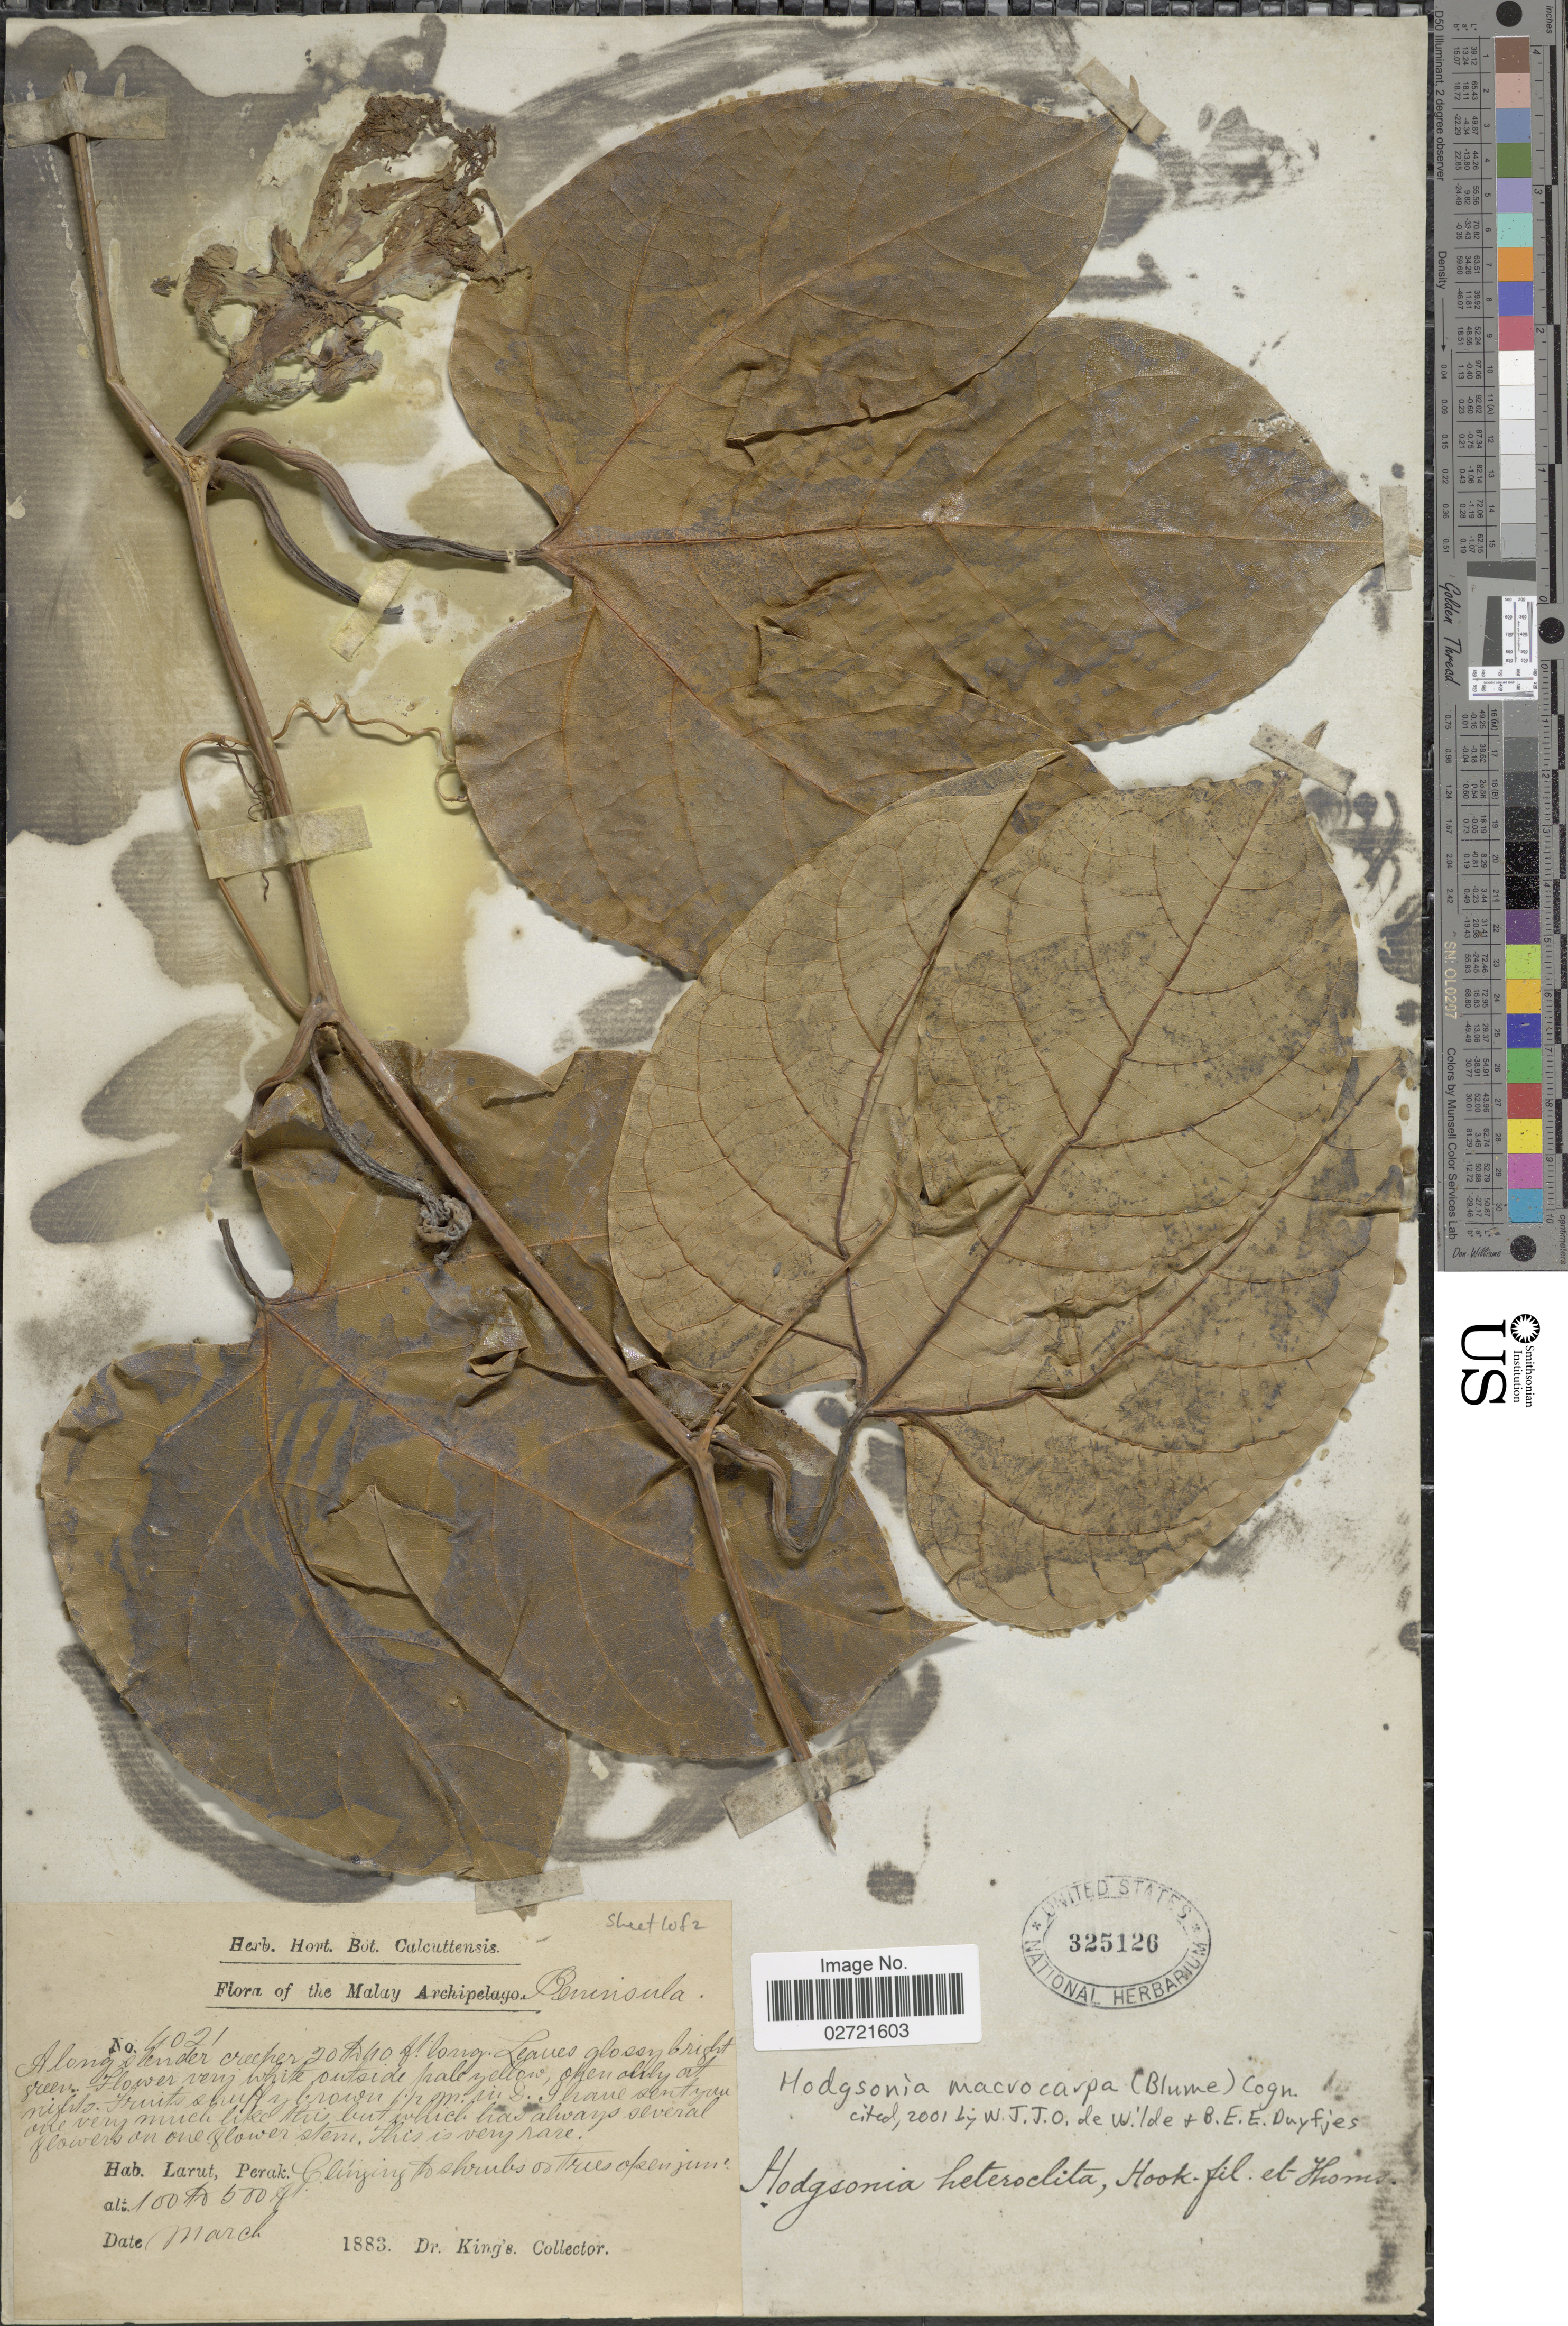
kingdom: Plantae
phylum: Tracheophyta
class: Magnoliopsida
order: Cucurbitales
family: Cucurbitaceae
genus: Hodgsonia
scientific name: Hodgsonia macrocarpa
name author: (Blume) Cogn.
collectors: Dr. King's collector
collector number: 4021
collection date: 1883-03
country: Malaysia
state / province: Perak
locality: The Malay Peninsula, Larut, Perak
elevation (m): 30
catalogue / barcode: US 325126